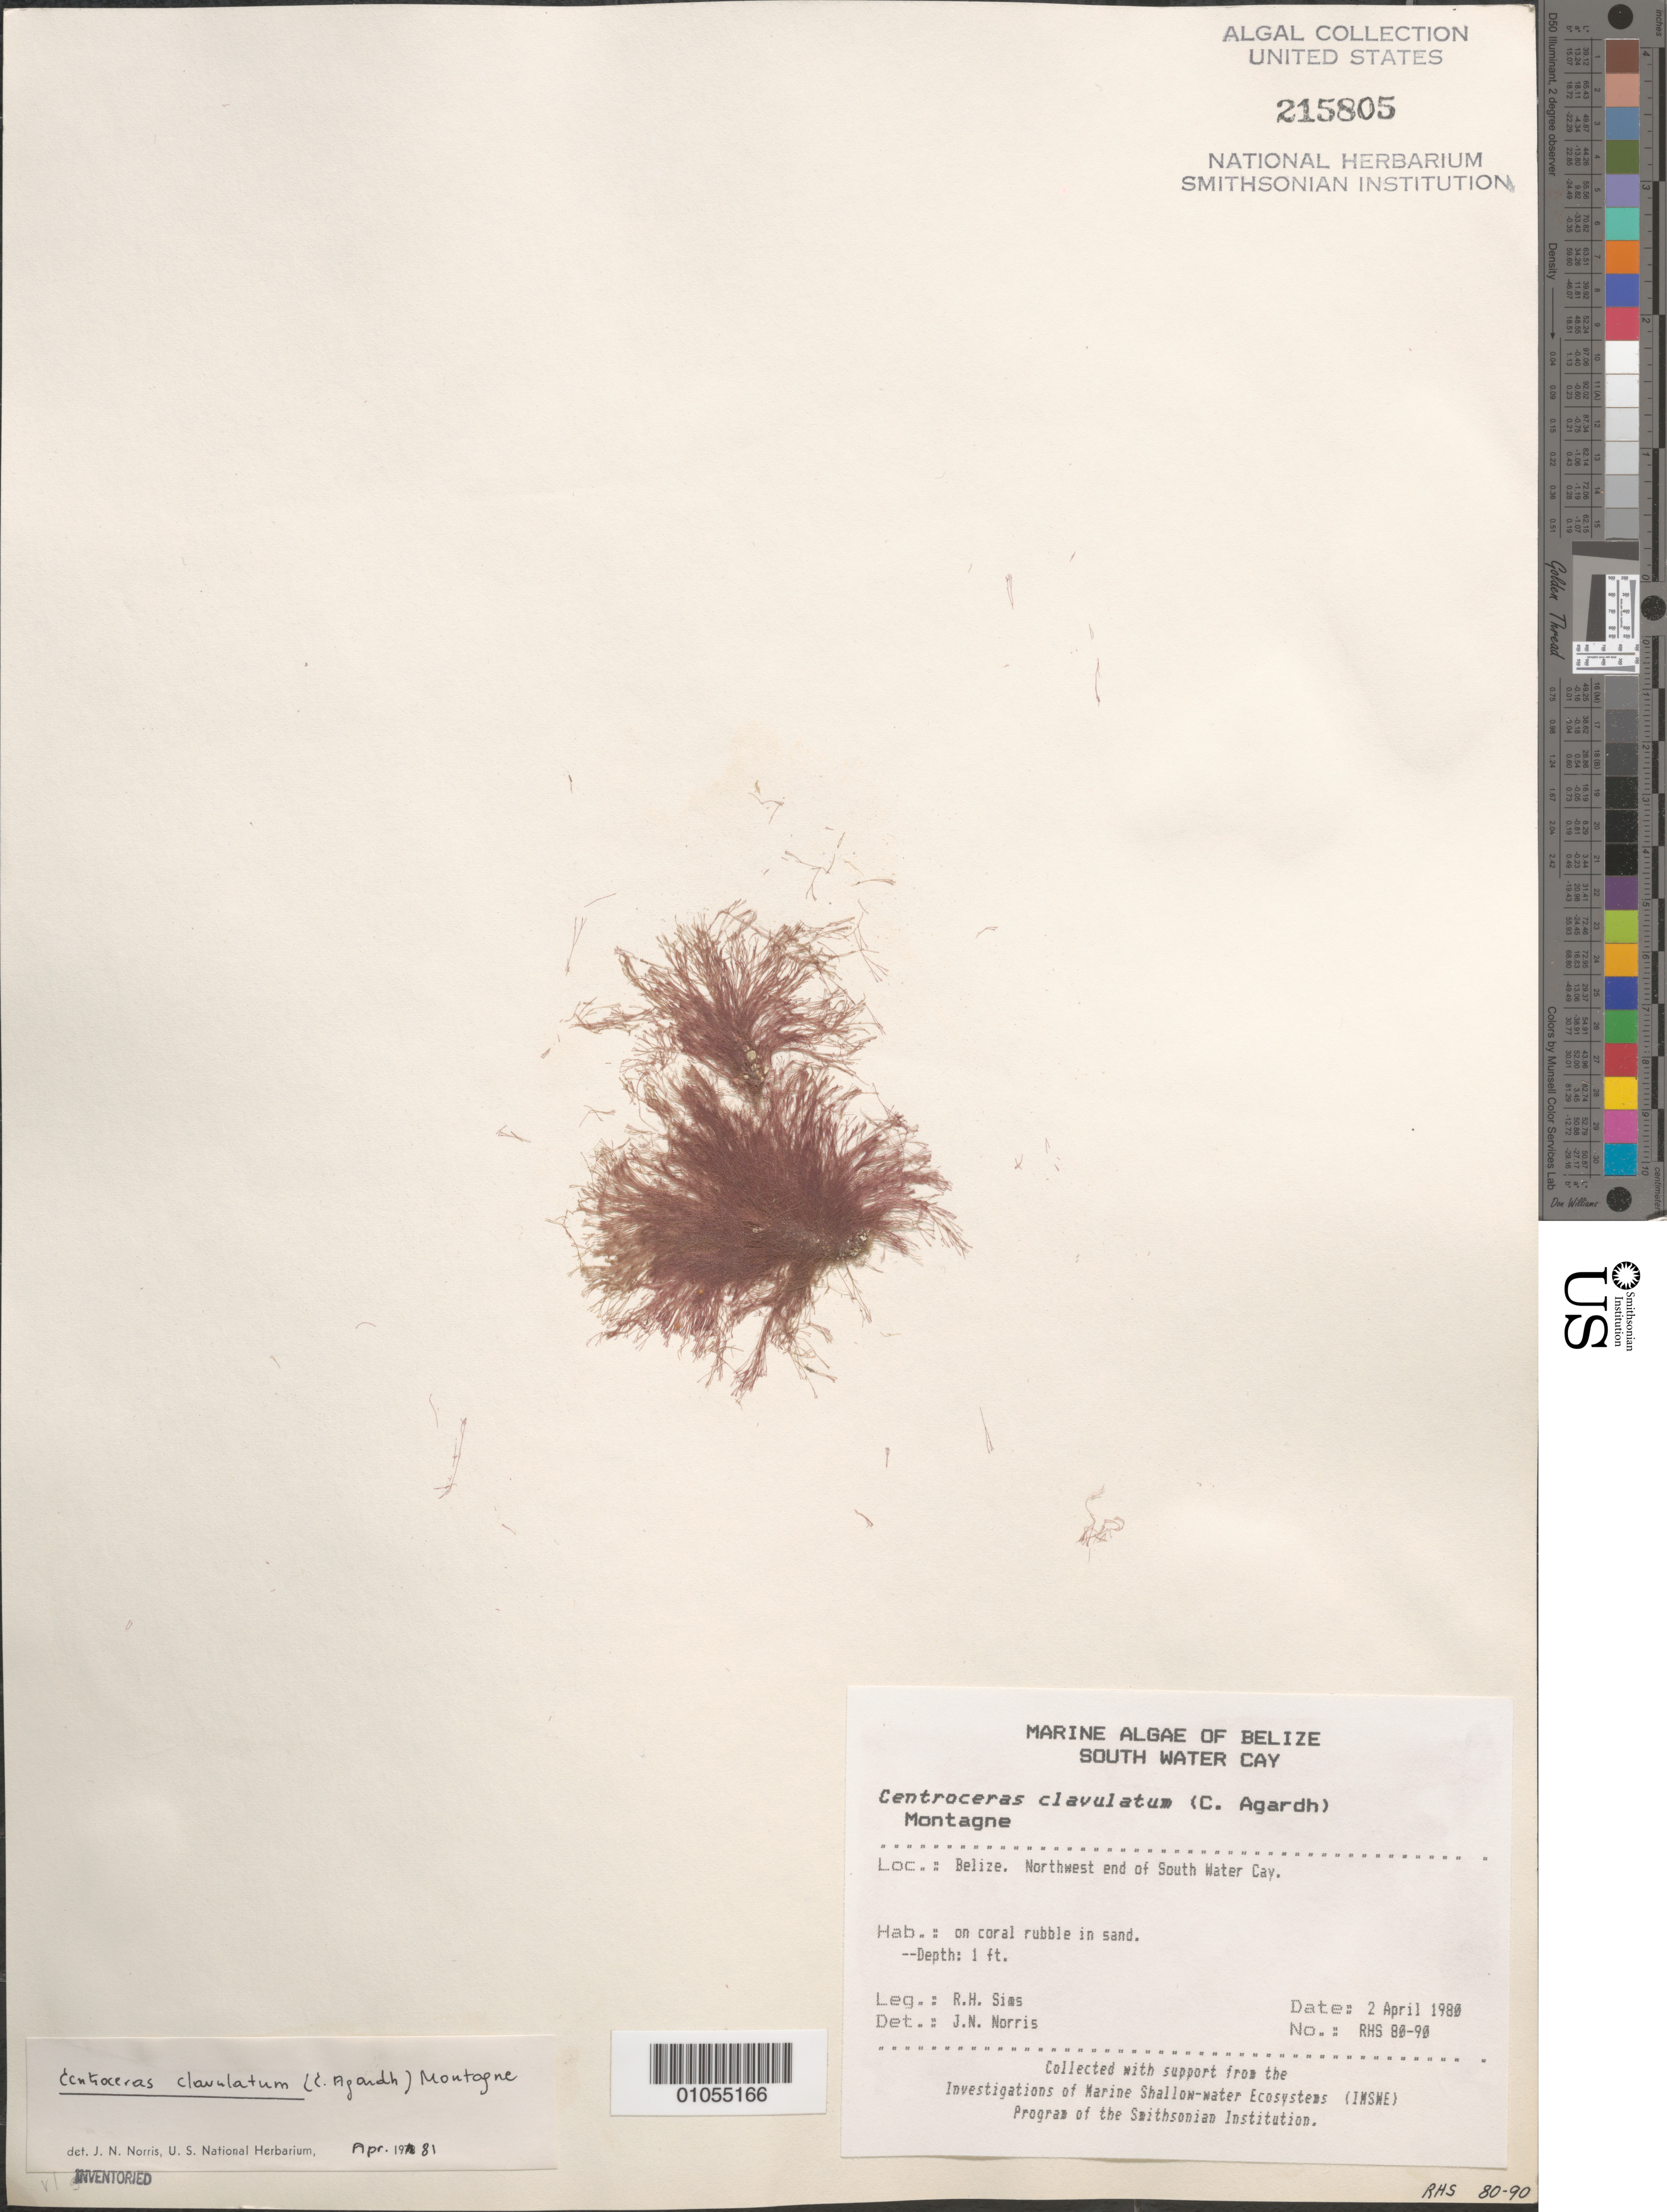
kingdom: Plantae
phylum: Rhodophyta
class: Florideophyceae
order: Ceramiales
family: Ceramiaceae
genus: Centroceras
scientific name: Centroceras clavulatum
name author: (C. Agardh) Mont.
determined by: Norris, James N.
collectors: R. H. Sims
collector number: RHS 80-90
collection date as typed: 02 Apr 1980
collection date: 1980-04-02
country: Belize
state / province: Stann Creek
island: South Water Cay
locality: Northwest end of South Water Cay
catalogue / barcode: US 215805